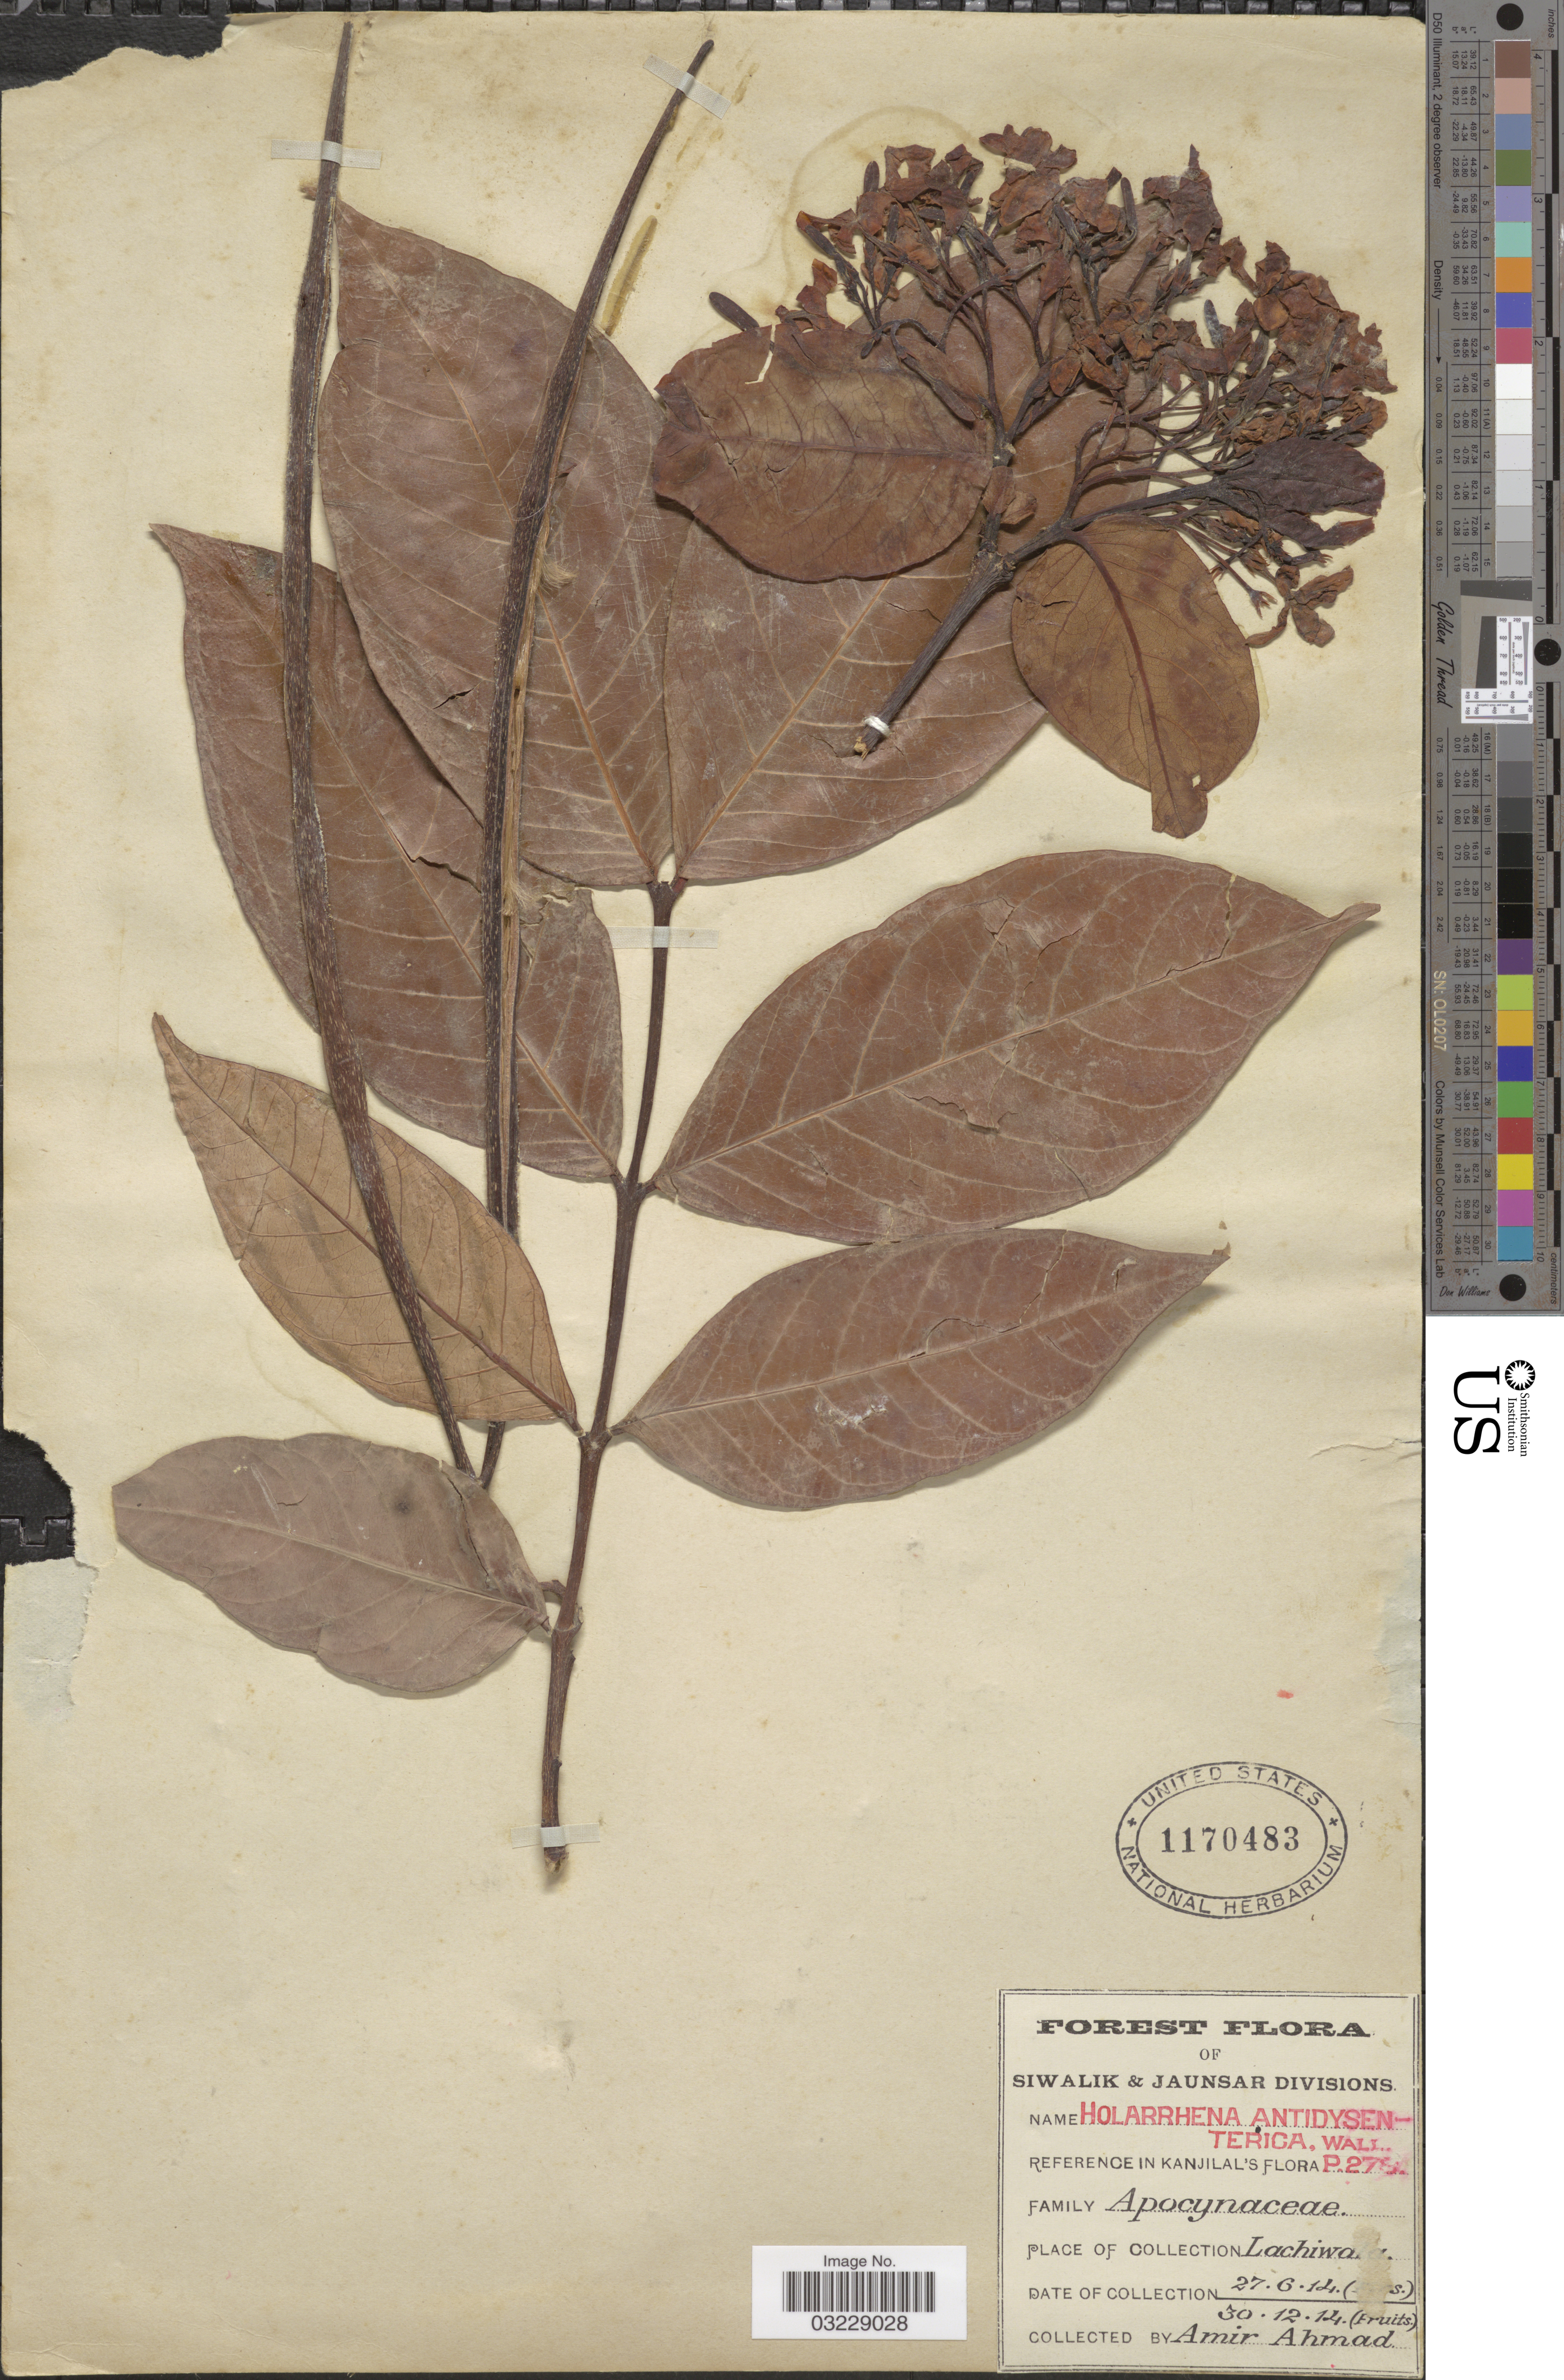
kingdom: Plantae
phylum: Tracheophyta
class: Magnoliopsida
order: Gentianales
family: Apocynaceae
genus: Holarrhena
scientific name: Holarrhena pubescens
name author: (Buch.-Ham.) Wall. ex G. Don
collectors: A. Ahmad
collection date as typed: Transcribed d/m/y: 27/6/14 to 30/12/14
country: India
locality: Siwalik & Jaunsar Divisions. Lachiwa [illegible text].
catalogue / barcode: US 1170483